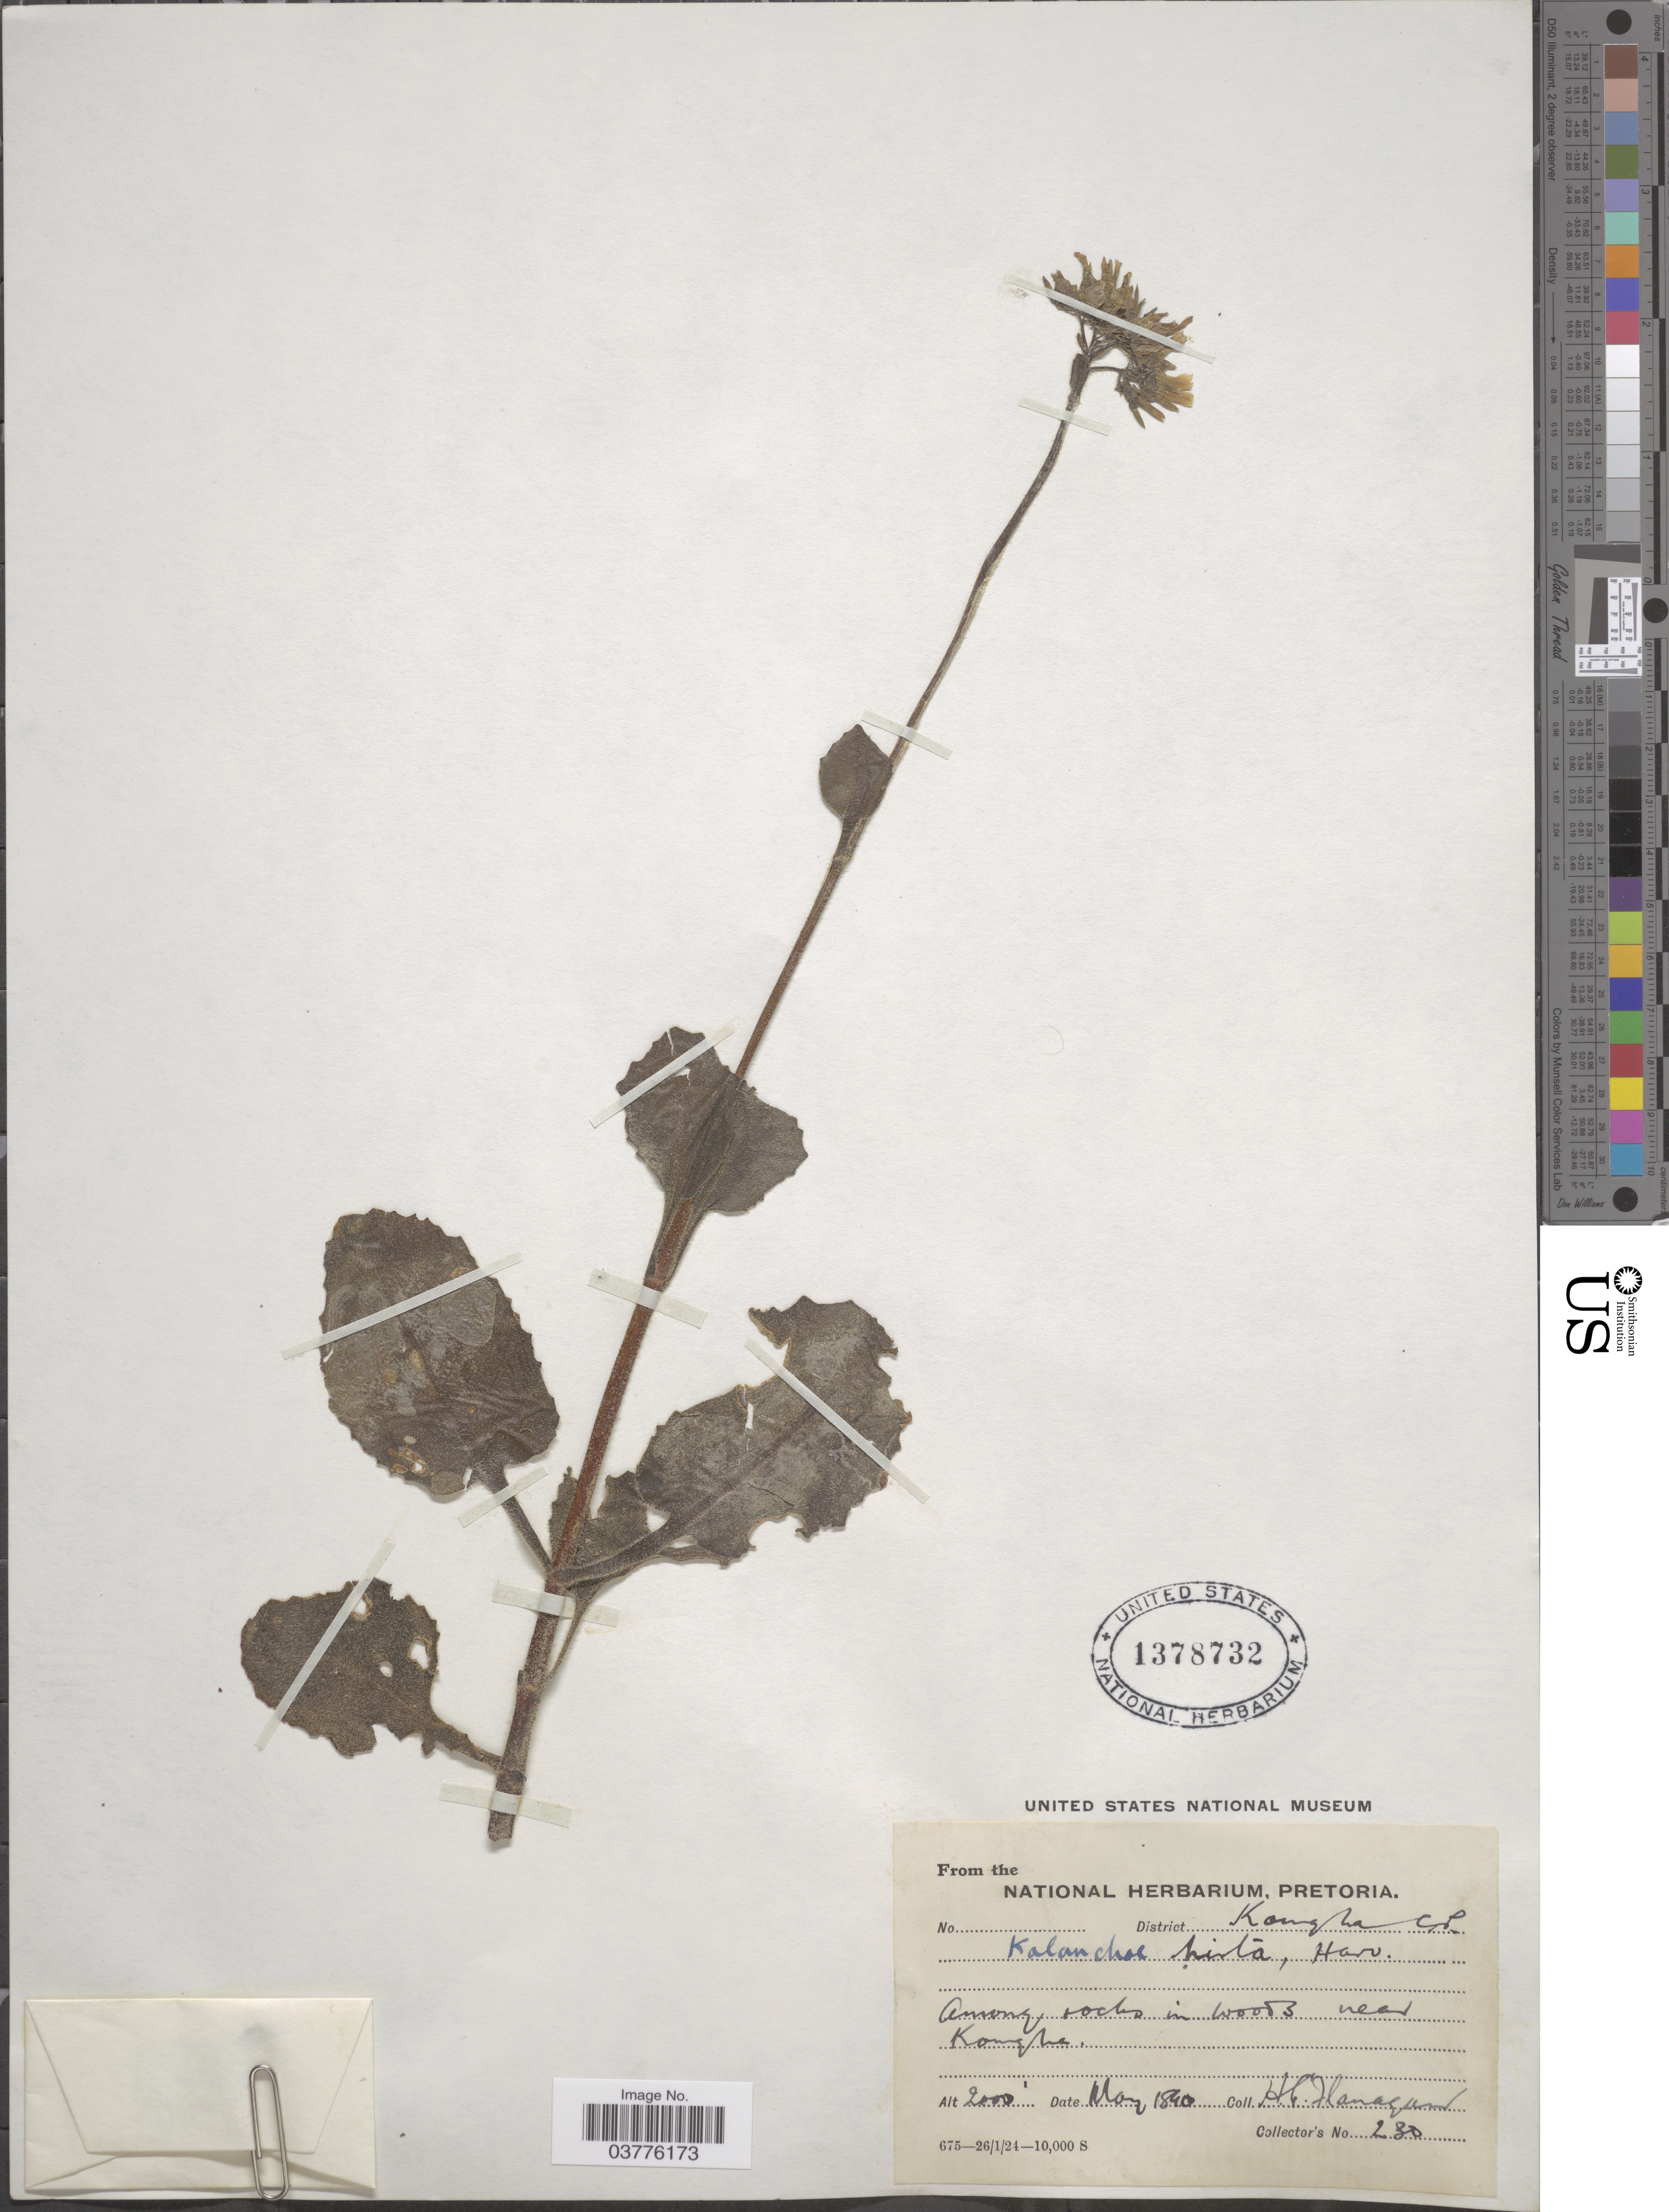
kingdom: Plantae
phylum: Tracheophyta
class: Magnoliopsida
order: Saxifragales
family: Crassulaceae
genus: Kalanchoe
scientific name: Kalanchoe hirta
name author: Harv.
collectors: H. Flanagan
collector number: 230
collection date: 1840-05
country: South Africa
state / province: Eastern Cape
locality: District Komgha C. P. Near Komgha.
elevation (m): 610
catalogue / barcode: US 1378732